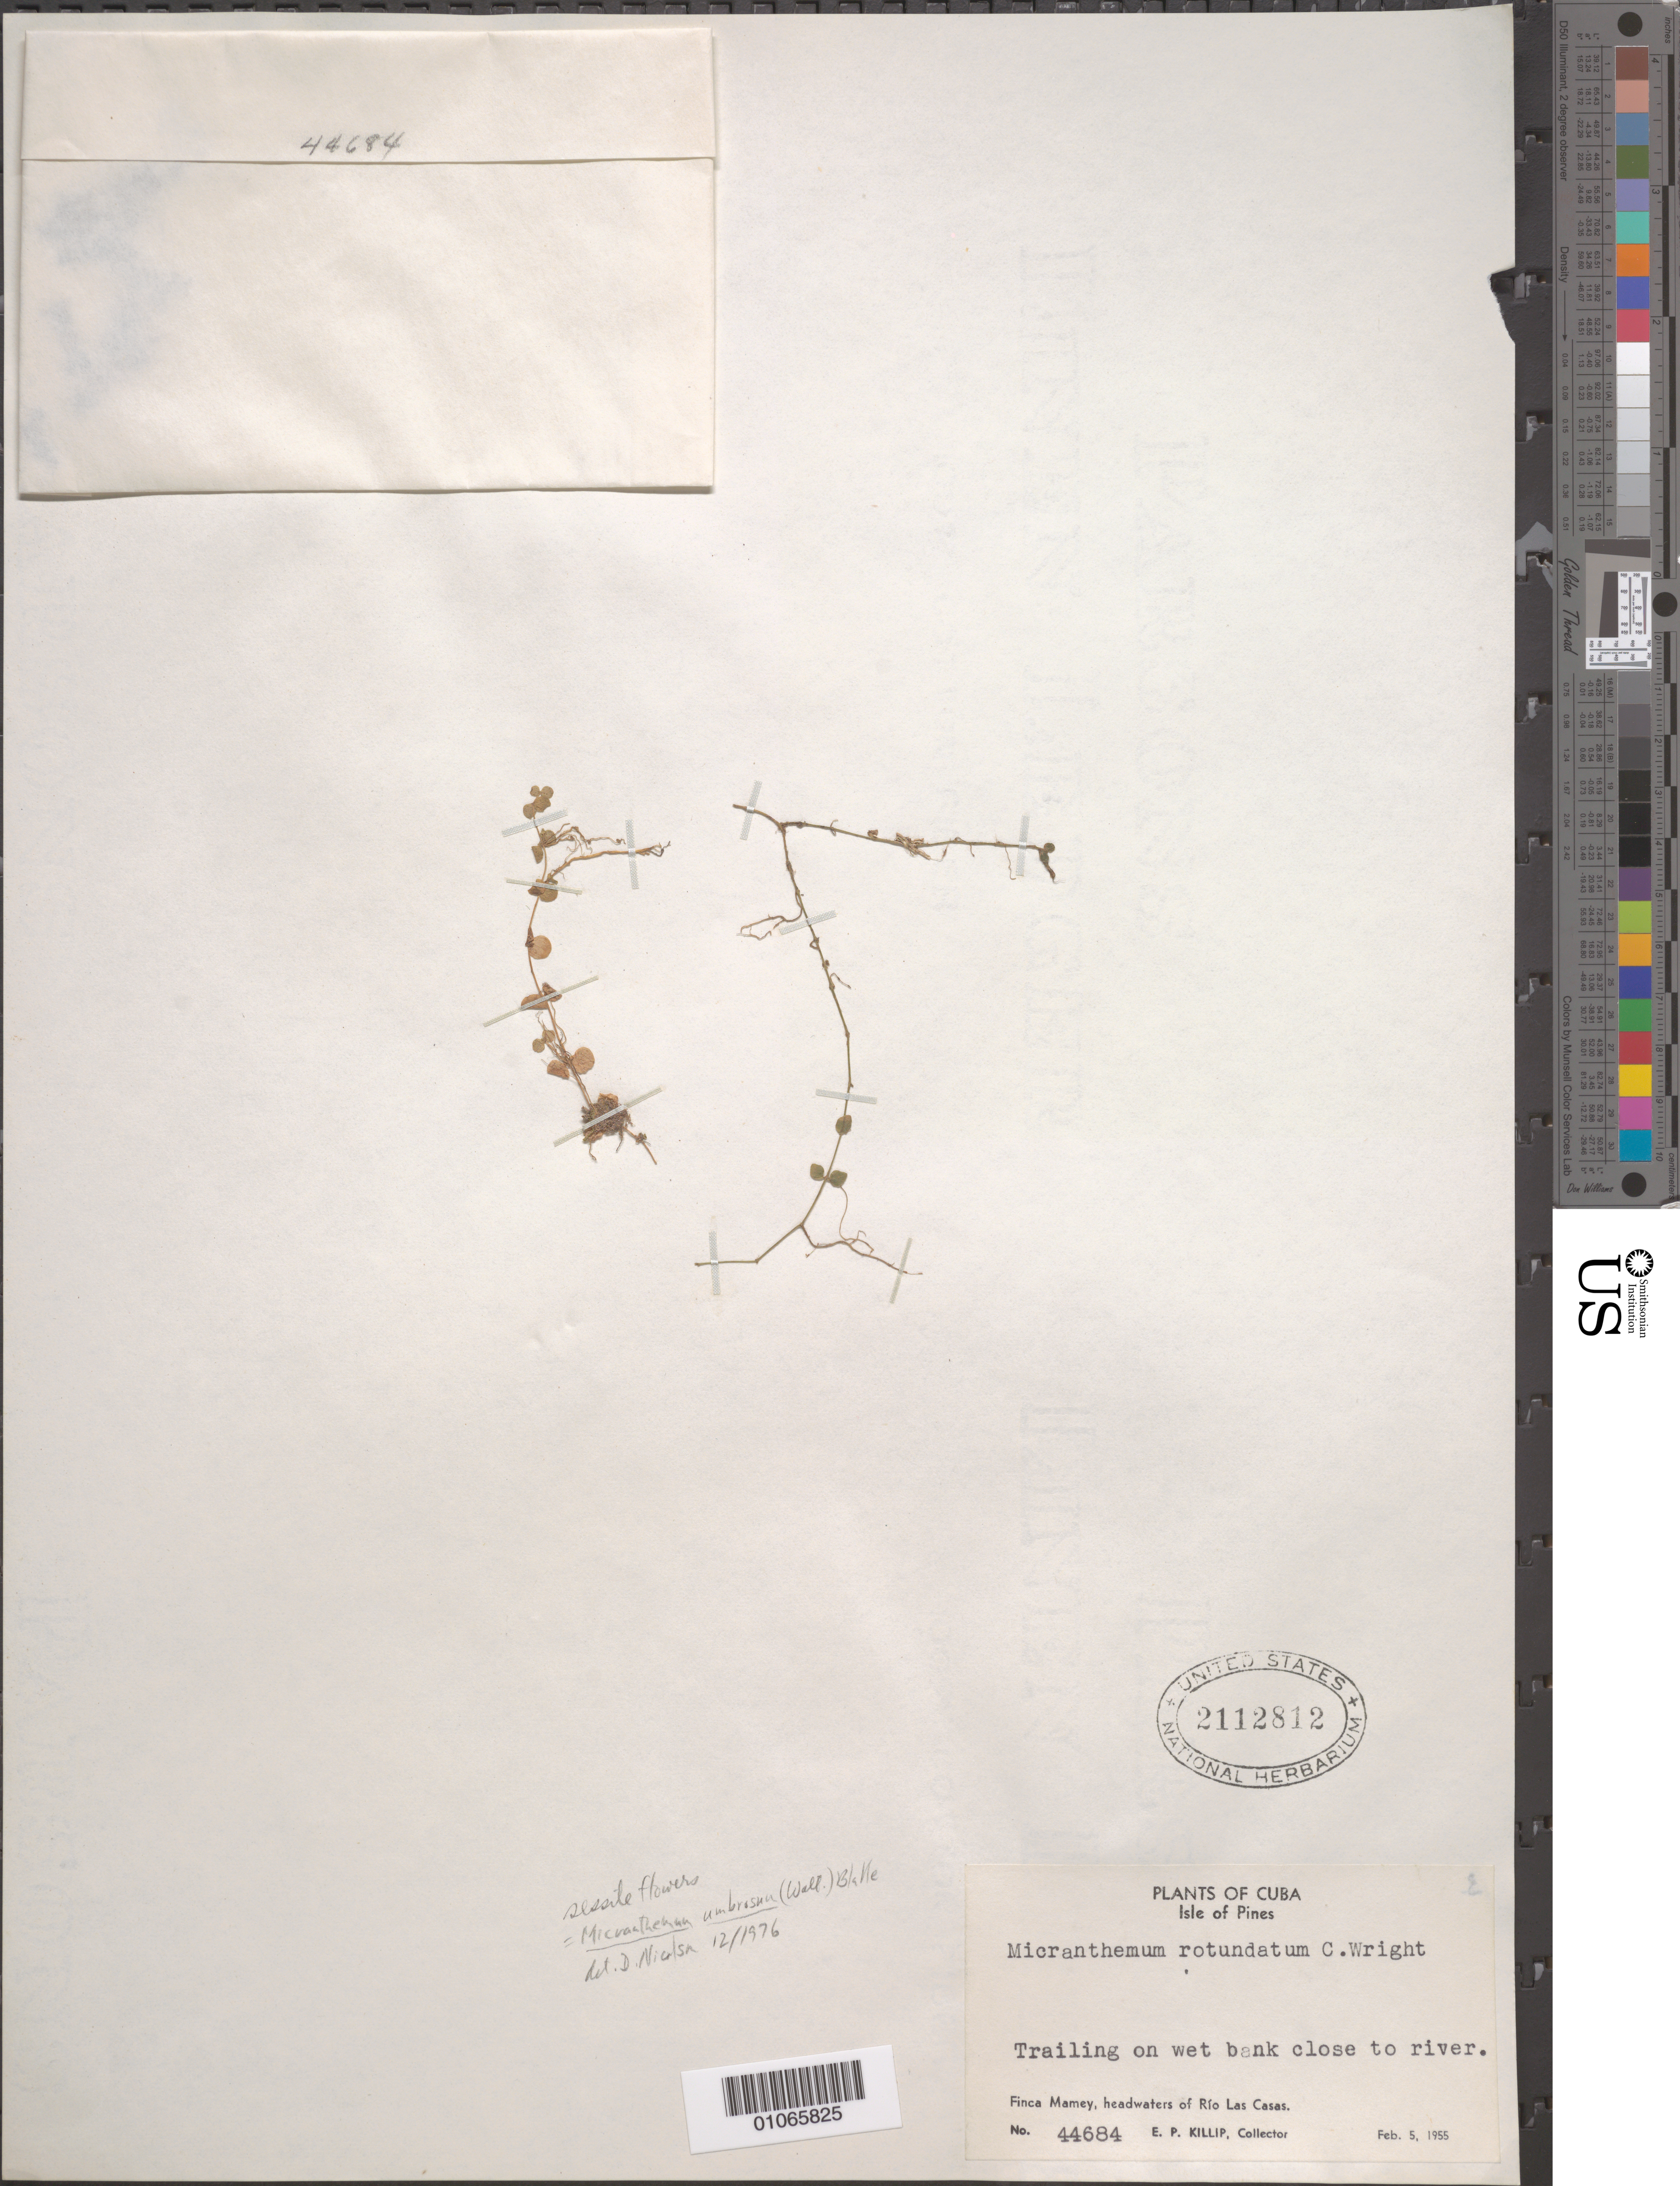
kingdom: Plantae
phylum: Tracheophyta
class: Magnoliopsida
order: Lamiales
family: Linderniaceae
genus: Micranthemum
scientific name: Micranthemum rotundatum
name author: C. Wright ex Griseb.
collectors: E. P. Killip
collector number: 44684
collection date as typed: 05 Feb 1955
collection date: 1955-02-05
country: Cuba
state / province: Isla de La Juventud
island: Isla de la Juventud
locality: Isle of Pines, Finca Mamey, headwaters of Rio Las Casas trailing on wet bank close to river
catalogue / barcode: US 2112812